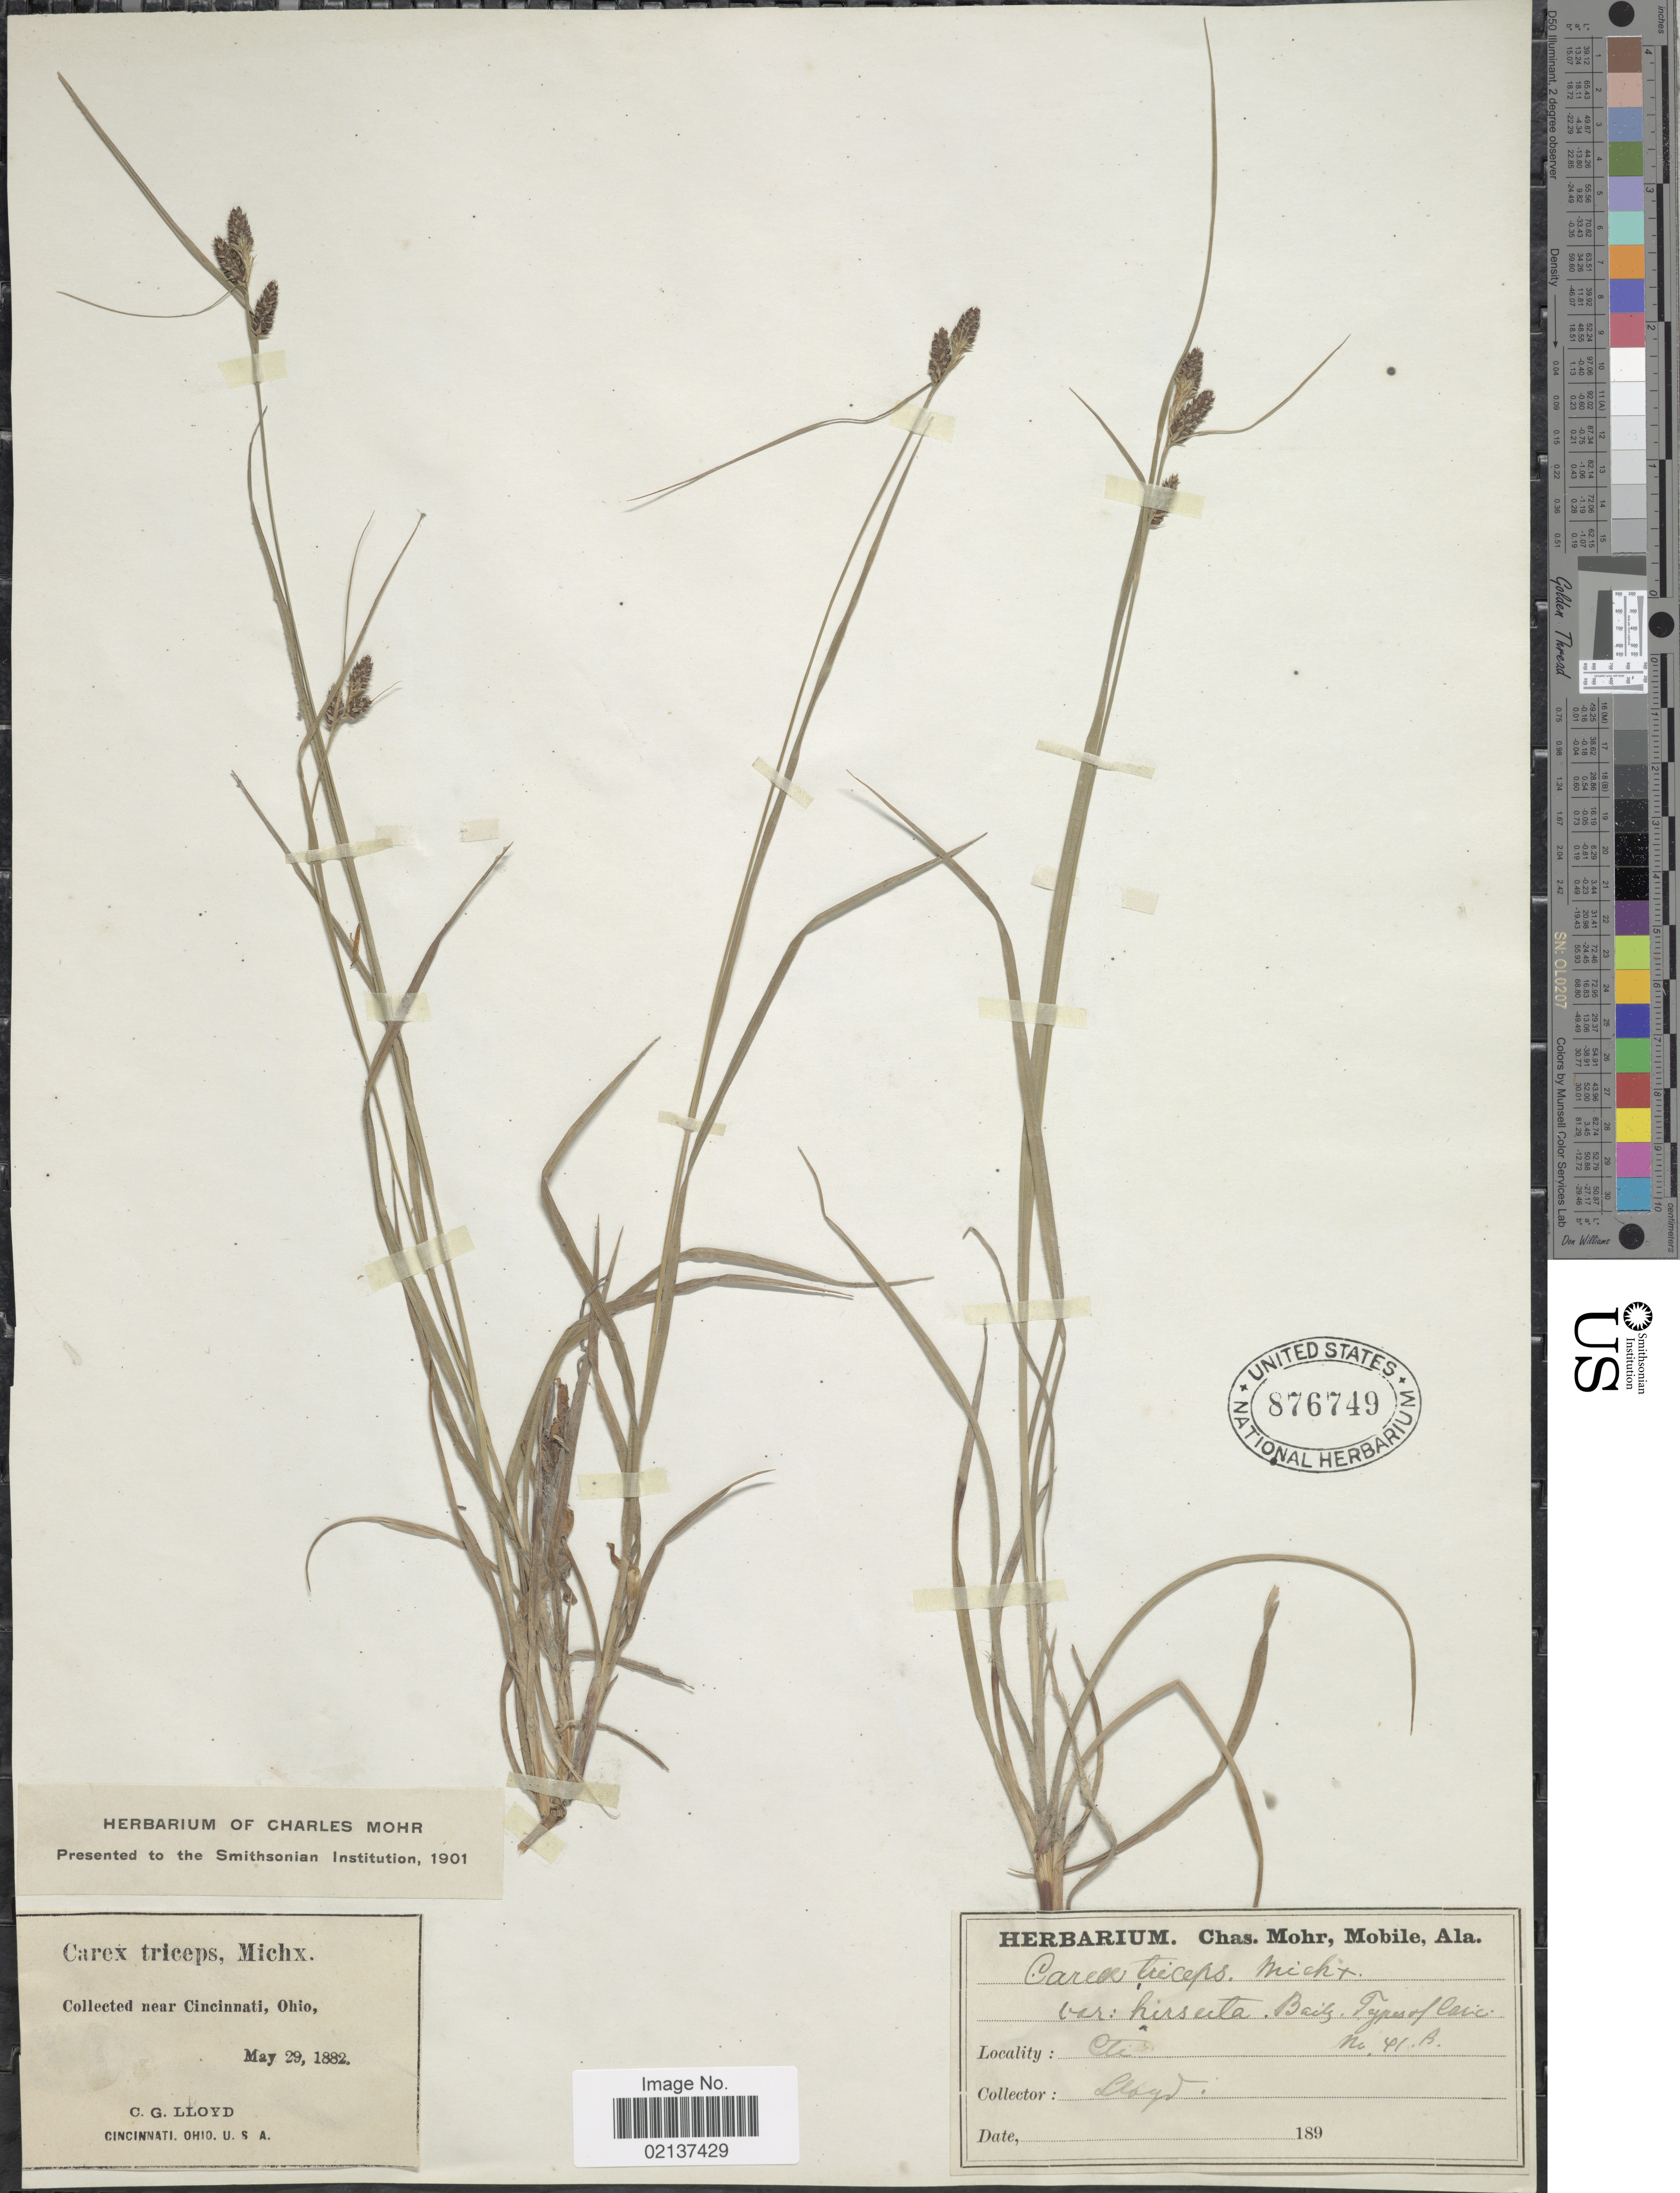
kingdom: Plantae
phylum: Tracheophyta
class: Liliopsida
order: Poales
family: Cyperaceae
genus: Carex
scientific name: Carex hirsutella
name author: Mack.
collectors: C. G. Lloyd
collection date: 1882-05-29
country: United States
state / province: Ohio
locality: Near Cincinnati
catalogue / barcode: US 876749